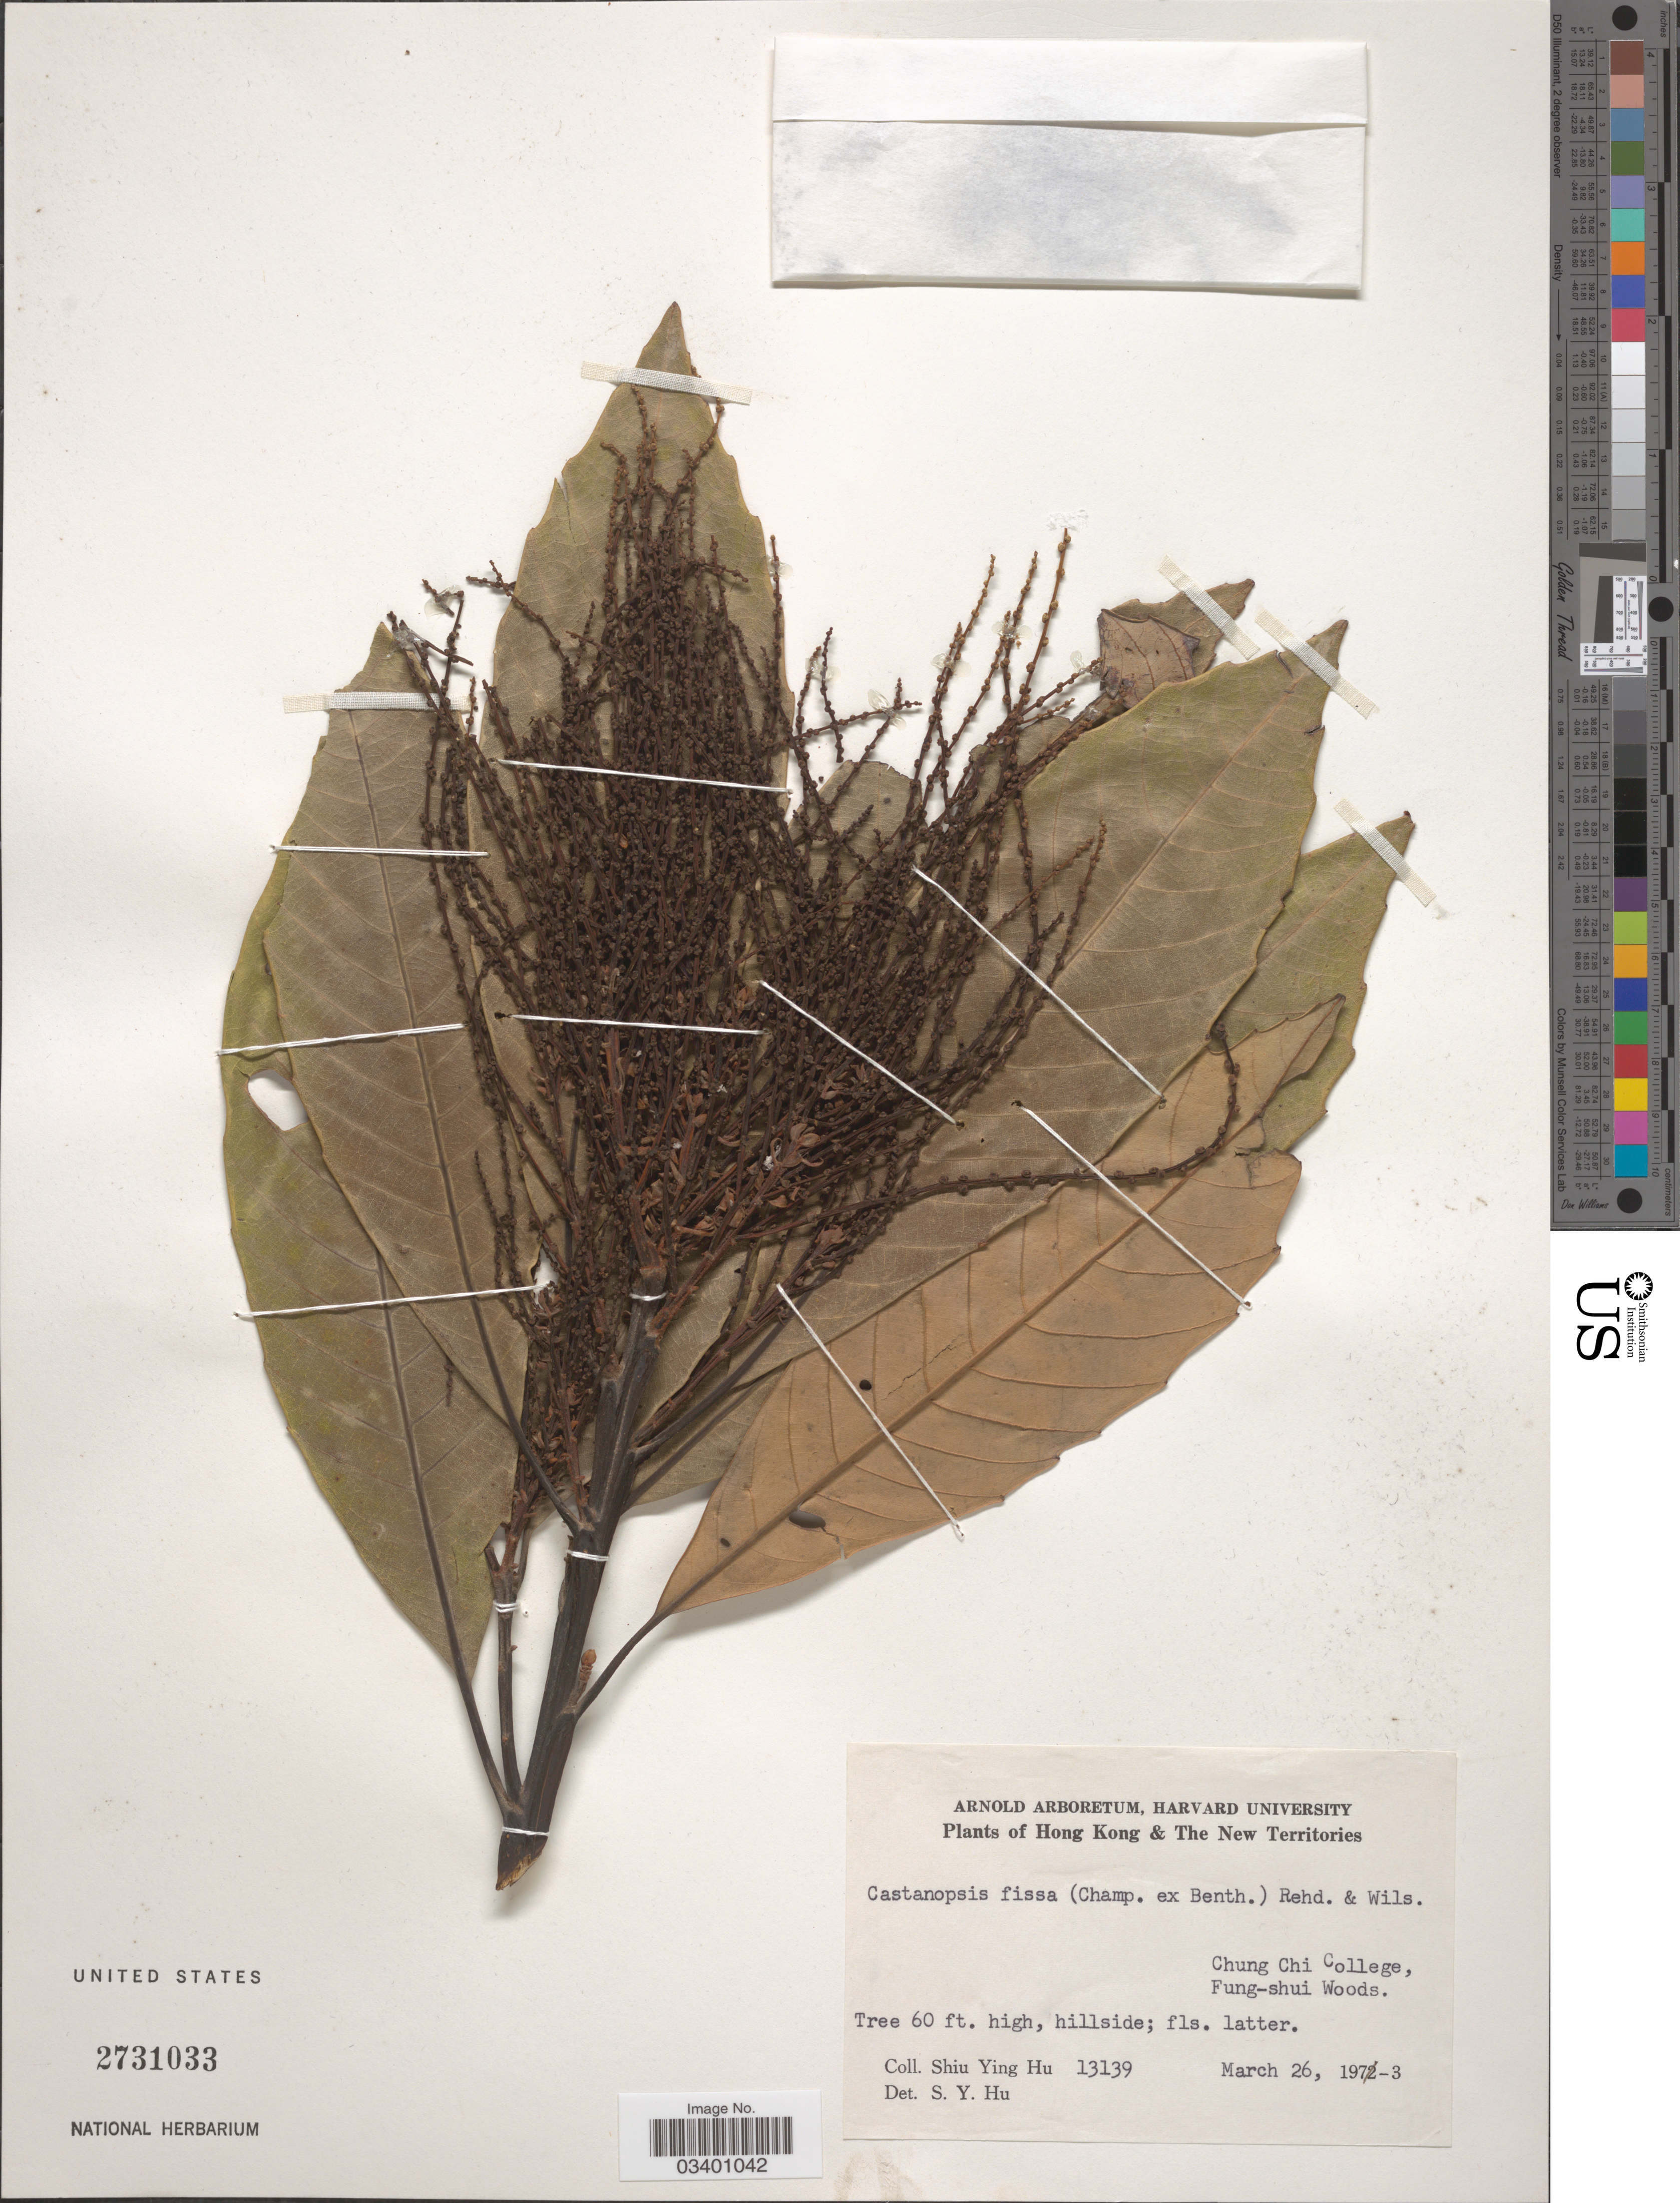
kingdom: Plantae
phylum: Tracheophyta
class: Magnoliopsida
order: Fagales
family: Fagaceae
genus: Castanopsis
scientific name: Castanopsis fissa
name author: (Champ. ex Benth.) Rehder & E.H. Wilson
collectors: S. Y. Hu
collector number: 13139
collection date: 1973-03-26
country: China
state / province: Hong Kong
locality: The New Territories. Chung Chi College, Fung-shui Woods.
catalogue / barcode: US 2731033